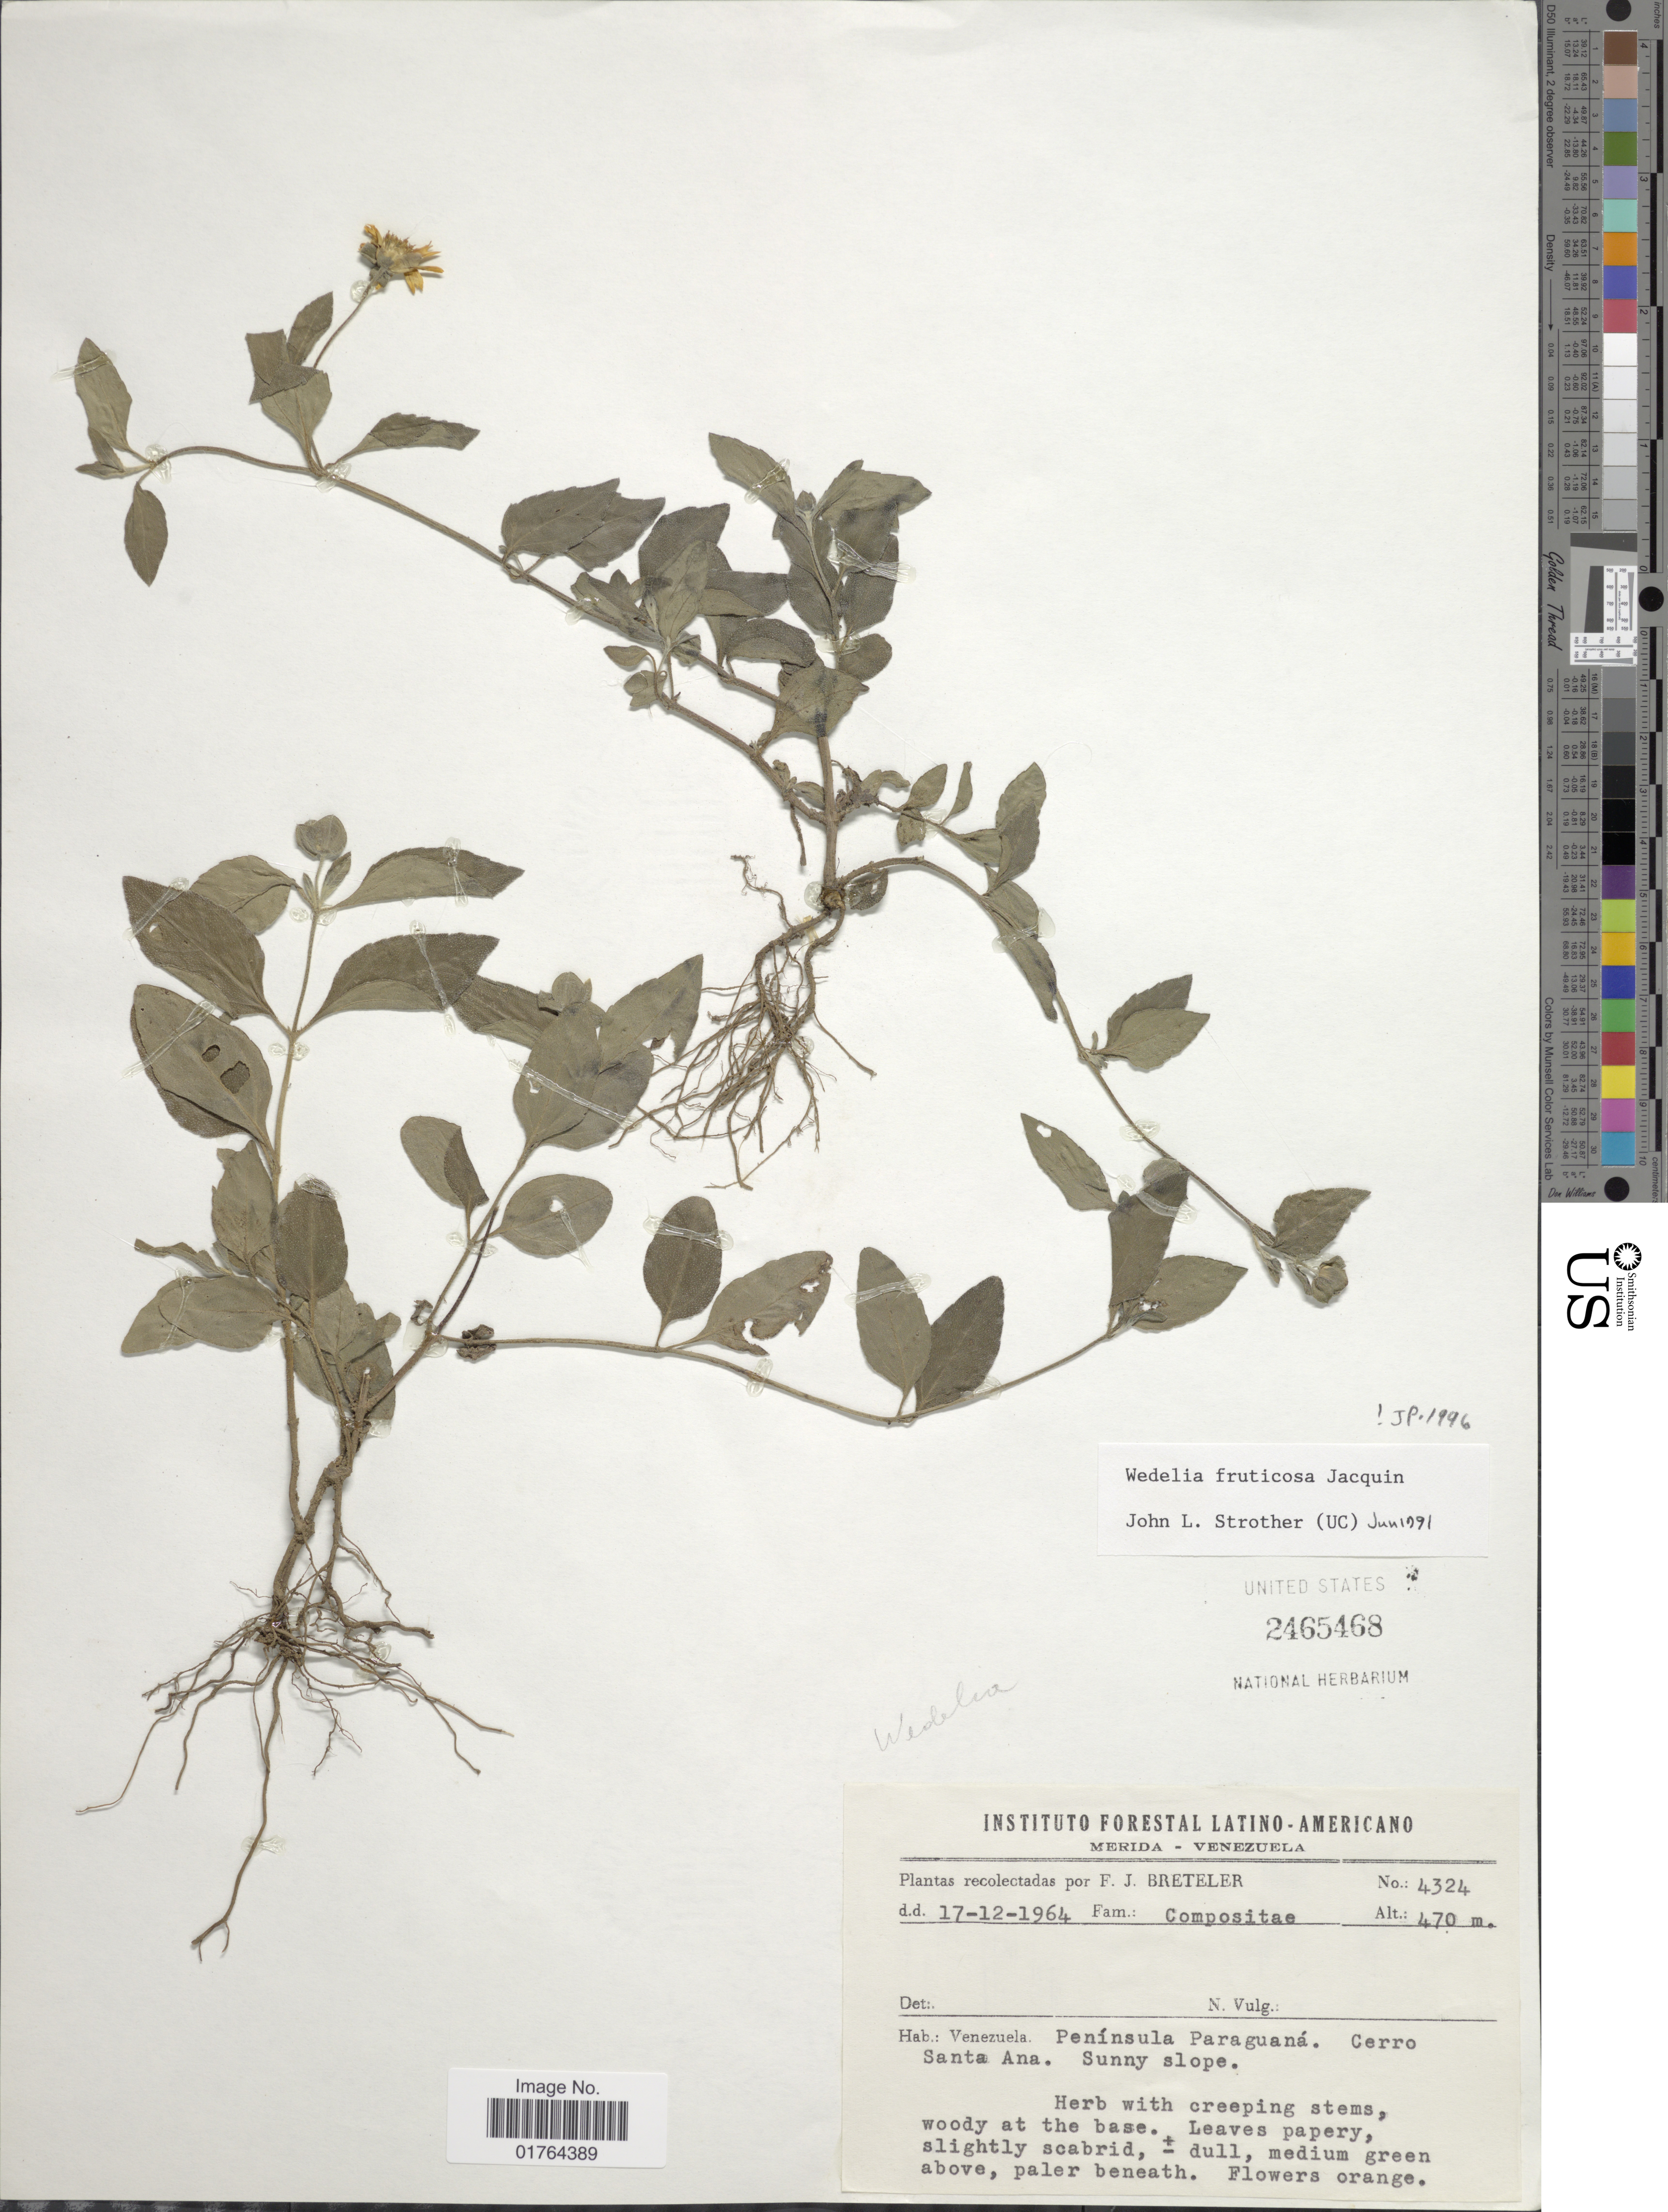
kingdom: Plantae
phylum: Tracheophyta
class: Magnoliopsida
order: Asterales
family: Asteraceae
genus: Wedelia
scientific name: Wedelia fruticosa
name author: Jacq.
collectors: F. J. Breteler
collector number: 4324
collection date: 1964-12-17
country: Venezuela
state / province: Mérida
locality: Venezuela, Peninsula paraguana, Cerro Santa Ana, Sunny slope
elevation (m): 470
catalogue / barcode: US 24654568